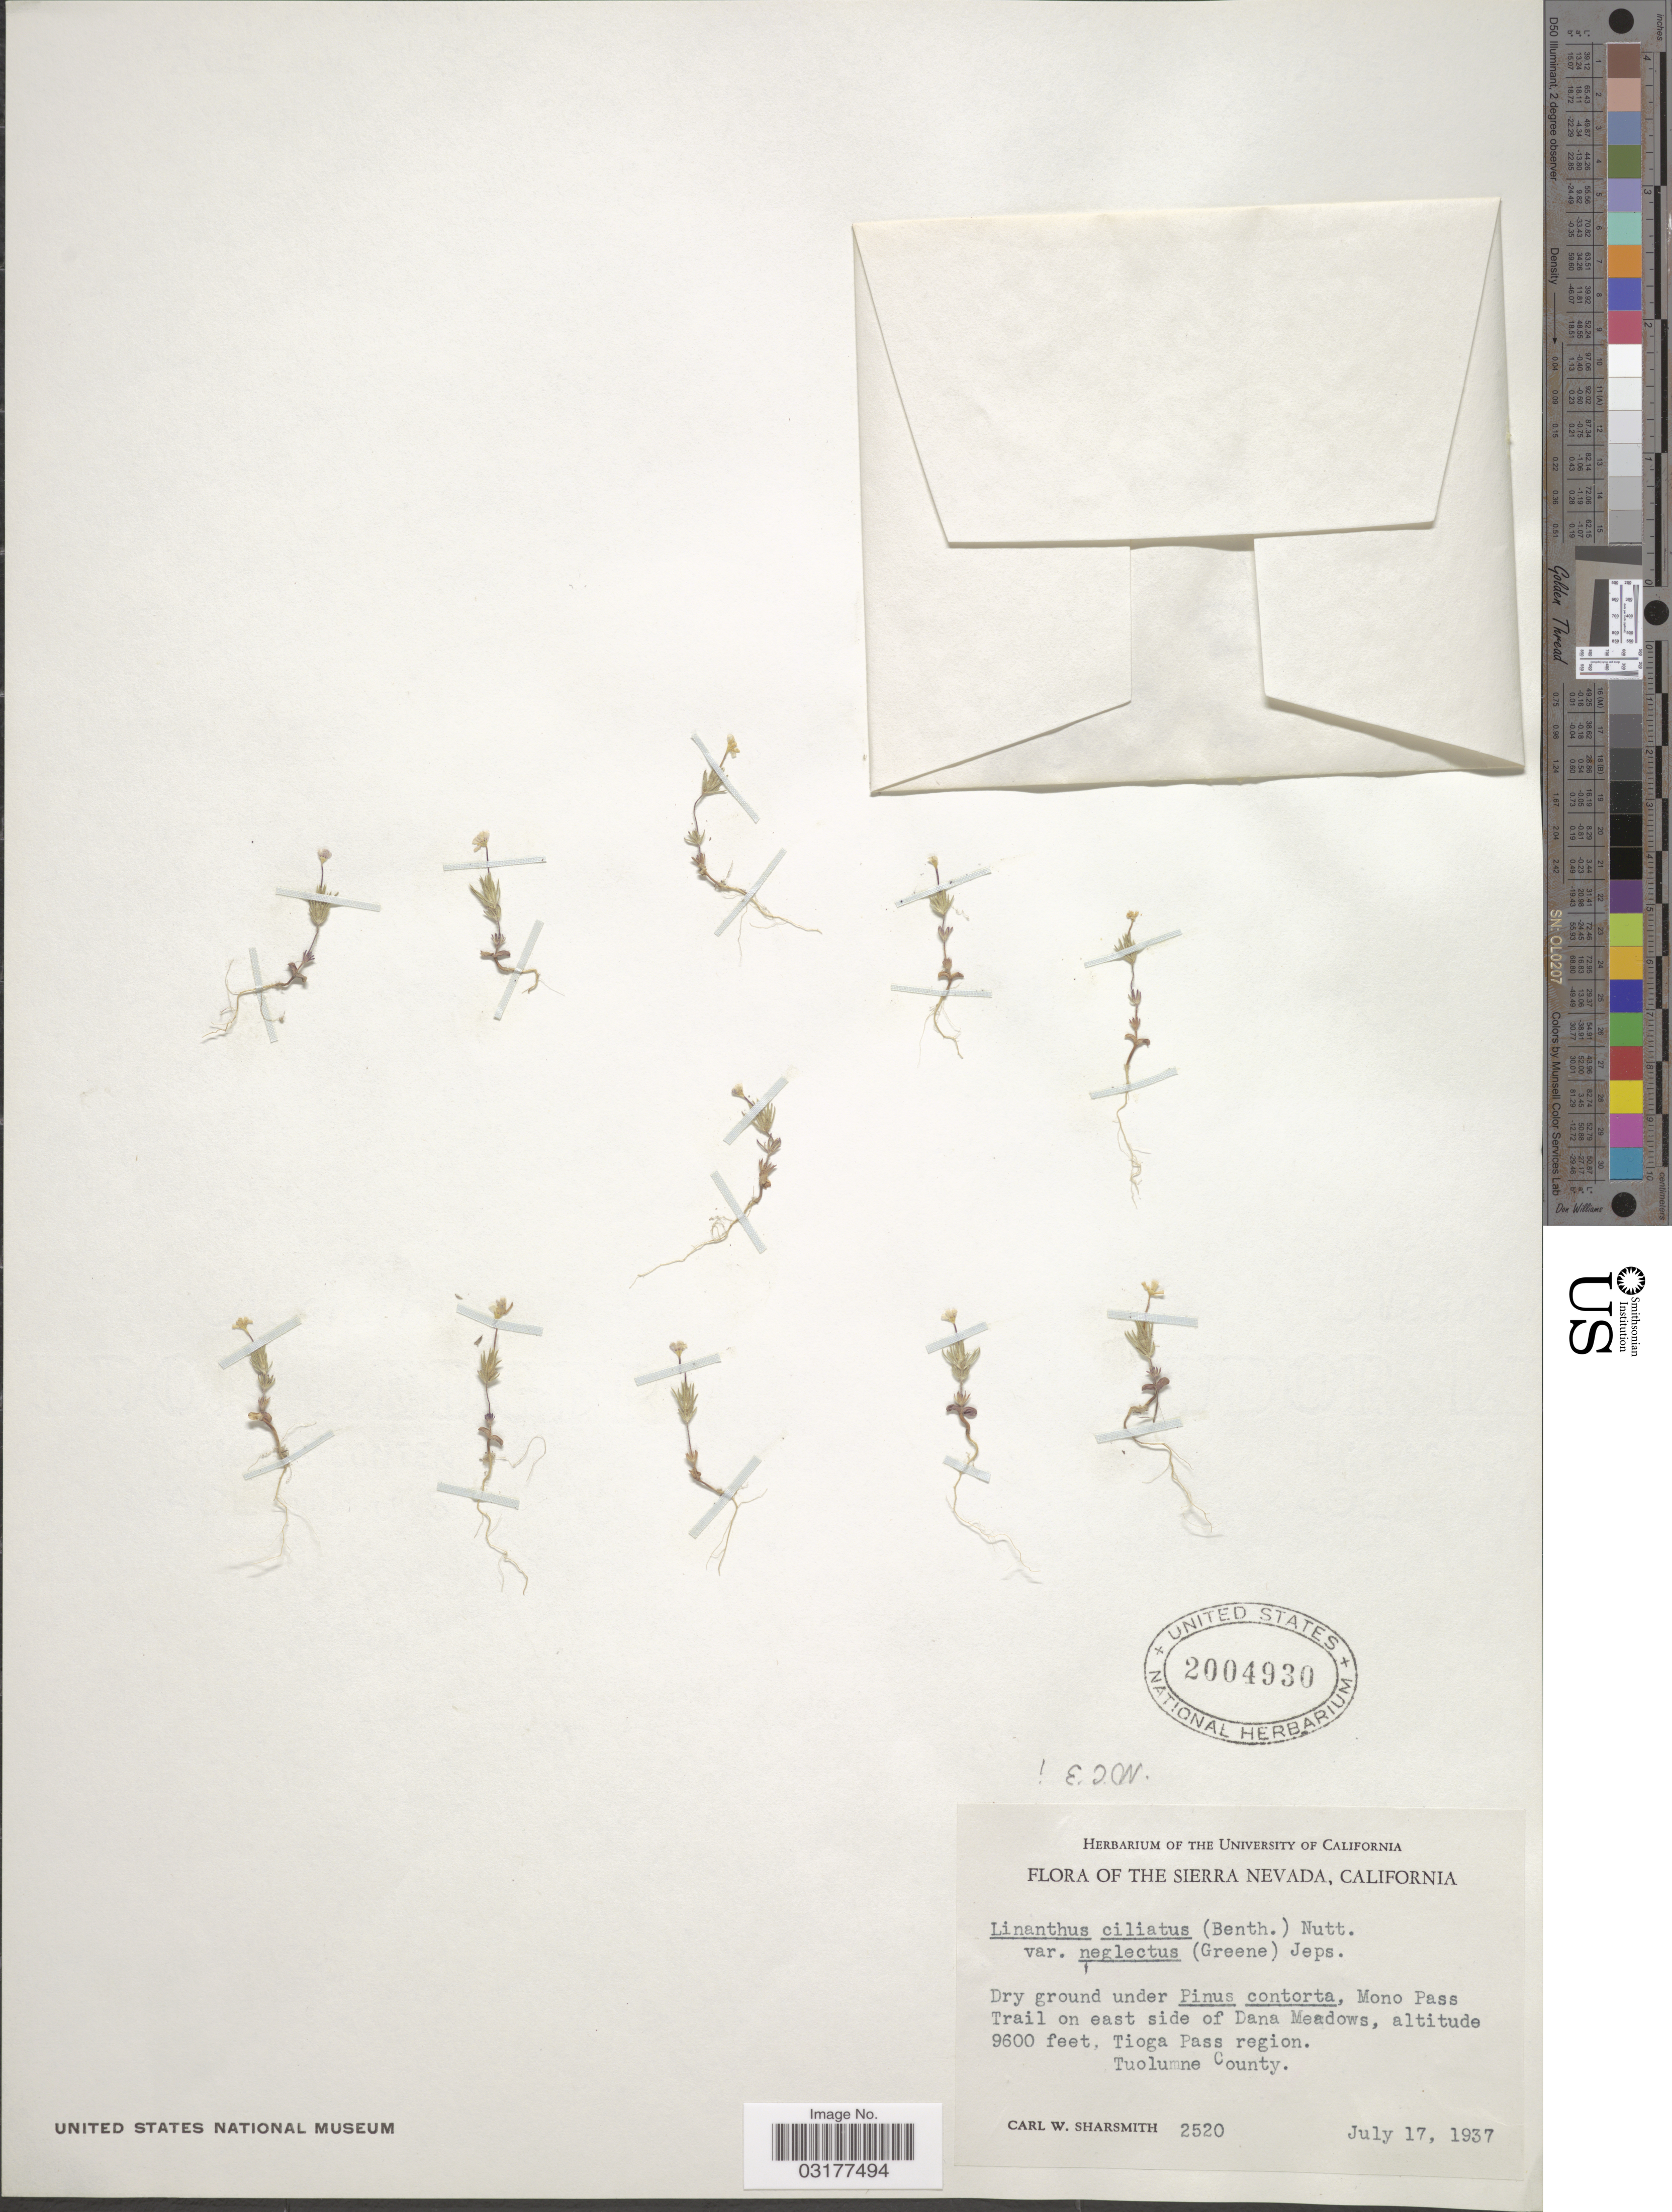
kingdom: Plantae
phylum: Tracheophyta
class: Magnoliopsida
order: Ericales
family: Polemoniaceae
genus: Leptosiphon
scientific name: Leptosiphon ciliatus subsp. neglectus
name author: (Greene) J.M. Porter & L.A. Johnson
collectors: C. Sharsmith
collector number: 2520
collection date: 1937-07-17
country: United States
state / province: California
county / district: Tuolumne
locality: Sierra Nevada. Mono Pass Trail on east side of Dana Meadows. Tioga Pass region. Tuolumne County.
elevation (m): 2926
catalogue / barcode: US 2004930